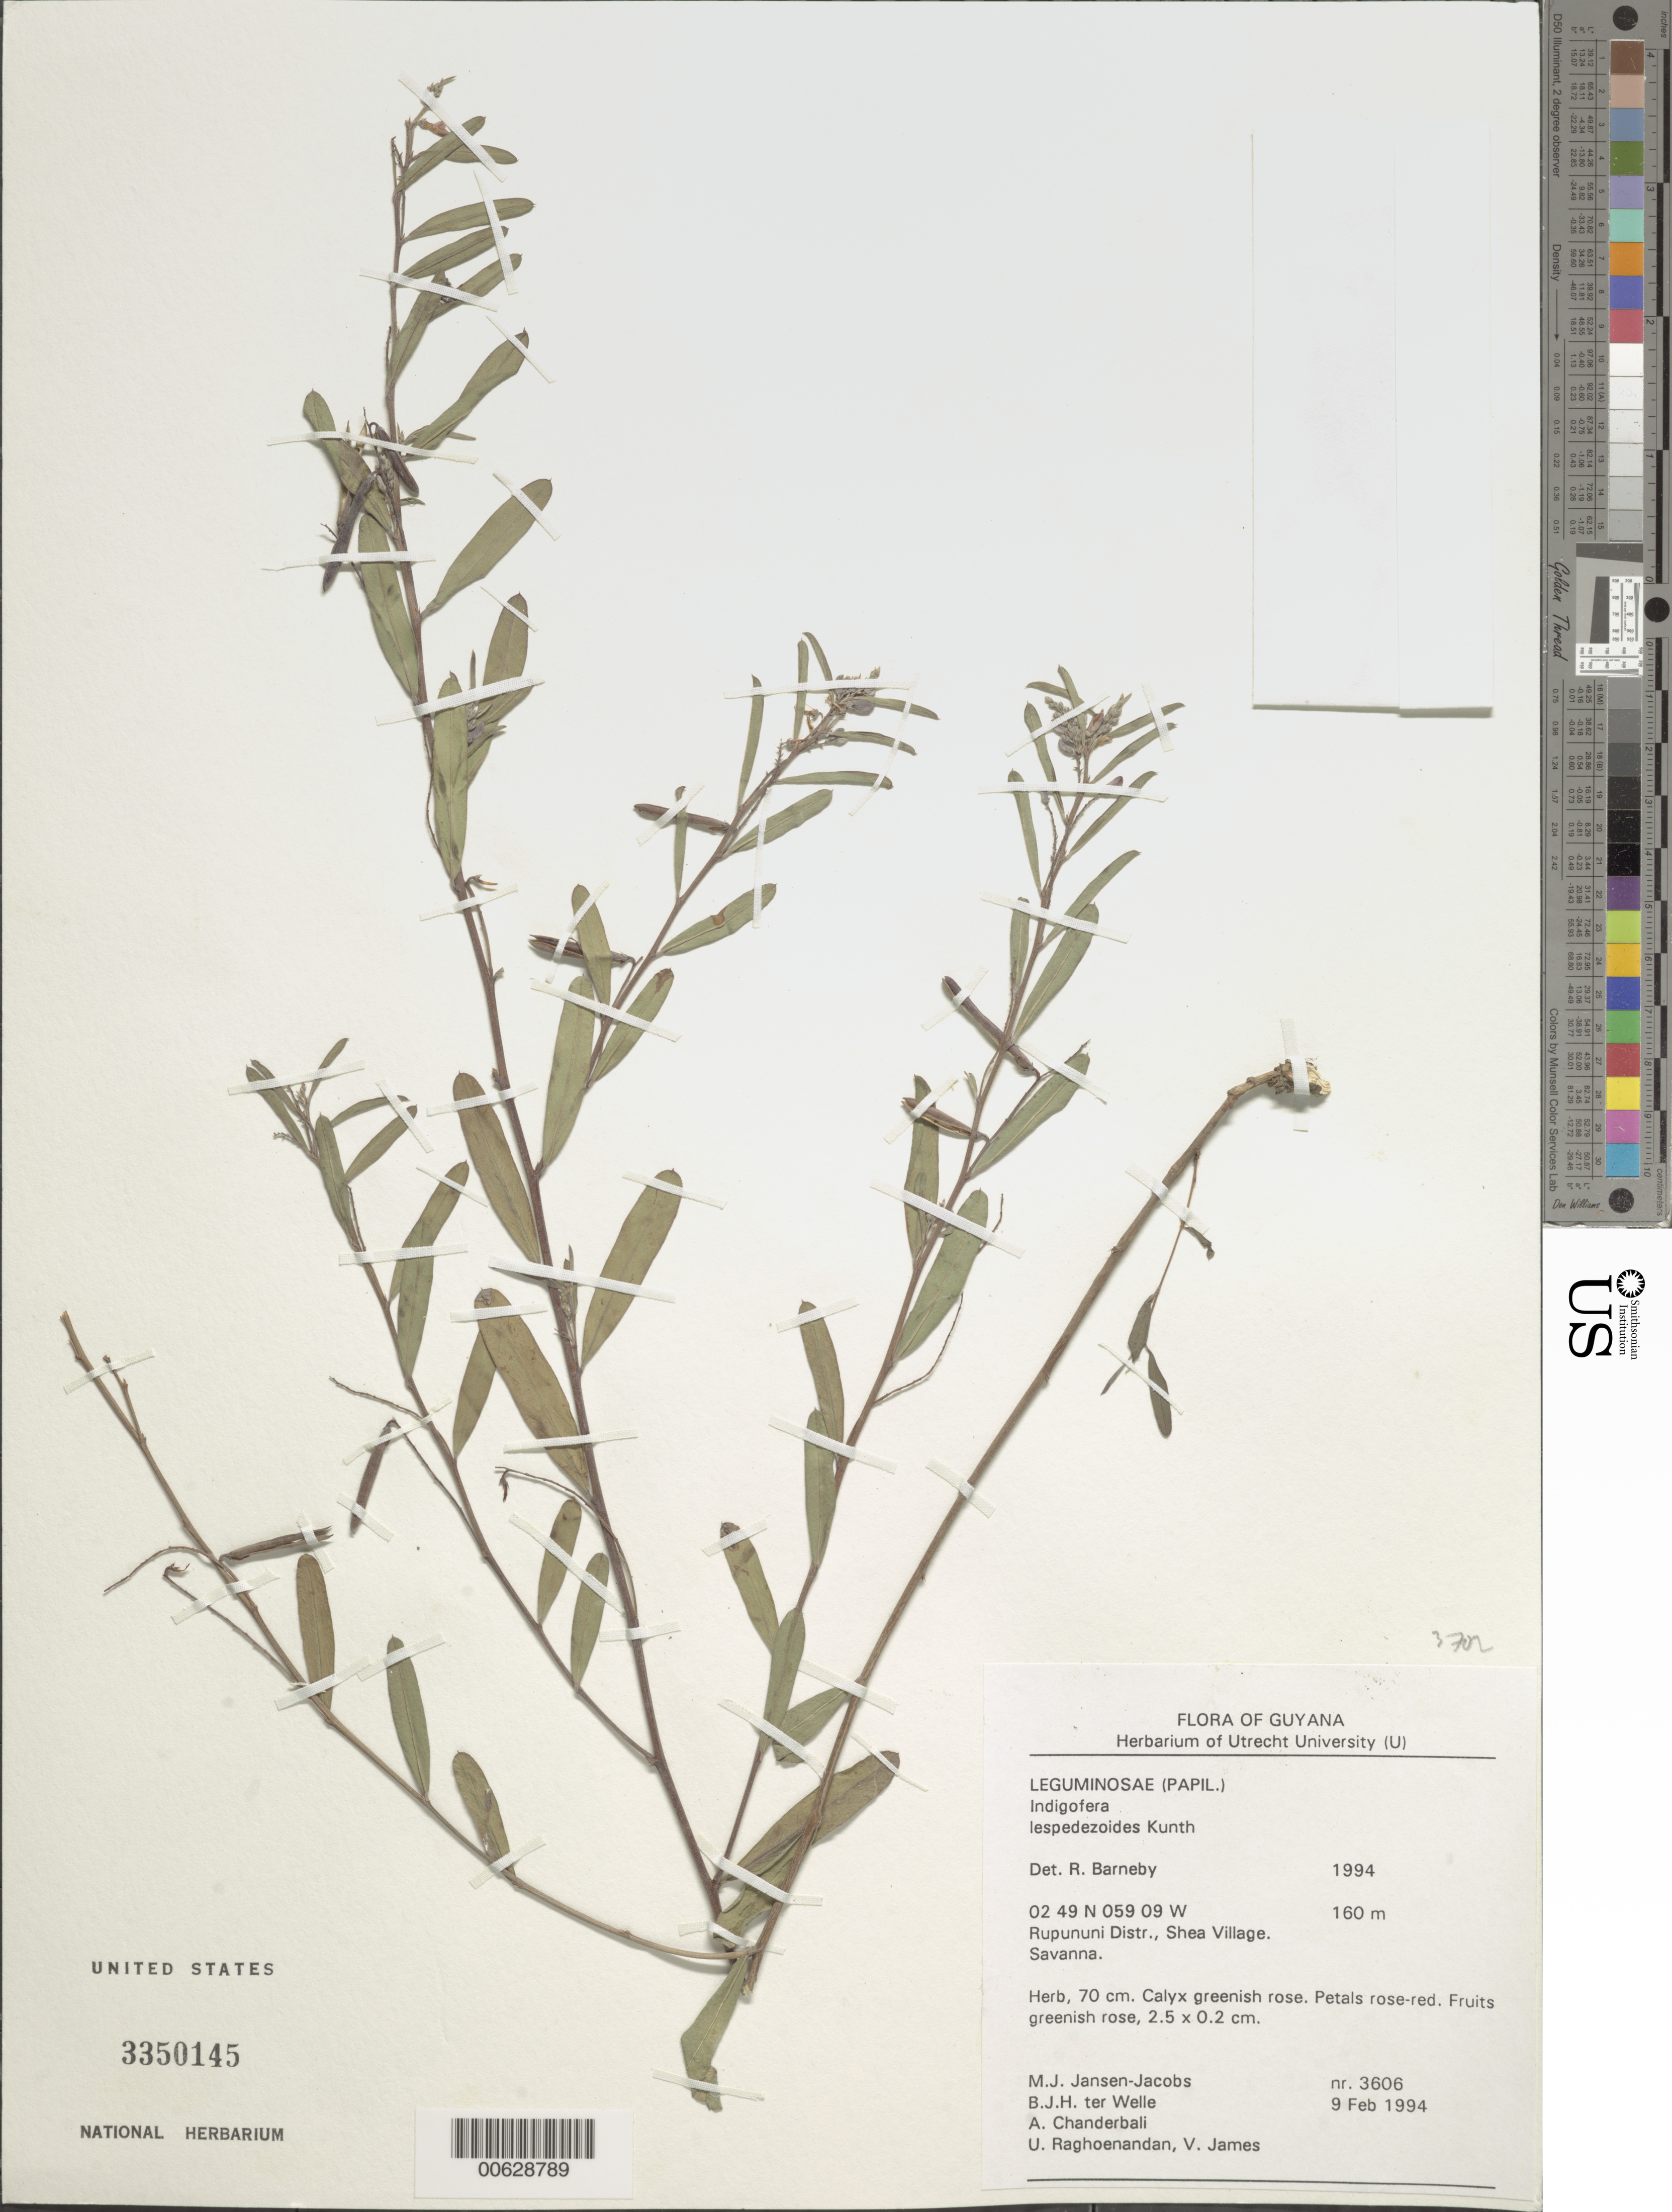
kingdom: Plantae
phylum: Tracheophyta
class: Magnoliopsida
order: Fabales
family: Fabaceae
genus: Indigofera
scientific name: Indigofera lespedezioides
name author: Kunth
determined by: Barneby, Rupert C., (NY)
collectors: M. J. Jansen-Jacobs, B. Welle, A. S. Chanderbali, U. Raghoenandan & V. James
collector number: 3606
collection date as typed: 9-Feb-94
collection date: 1994-02-09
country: Guyana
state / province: U. Takutu-U. Essequibo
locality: Shea Village, Rupununi Dist.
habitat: Savanna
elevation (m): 160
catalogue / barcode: US 3350145